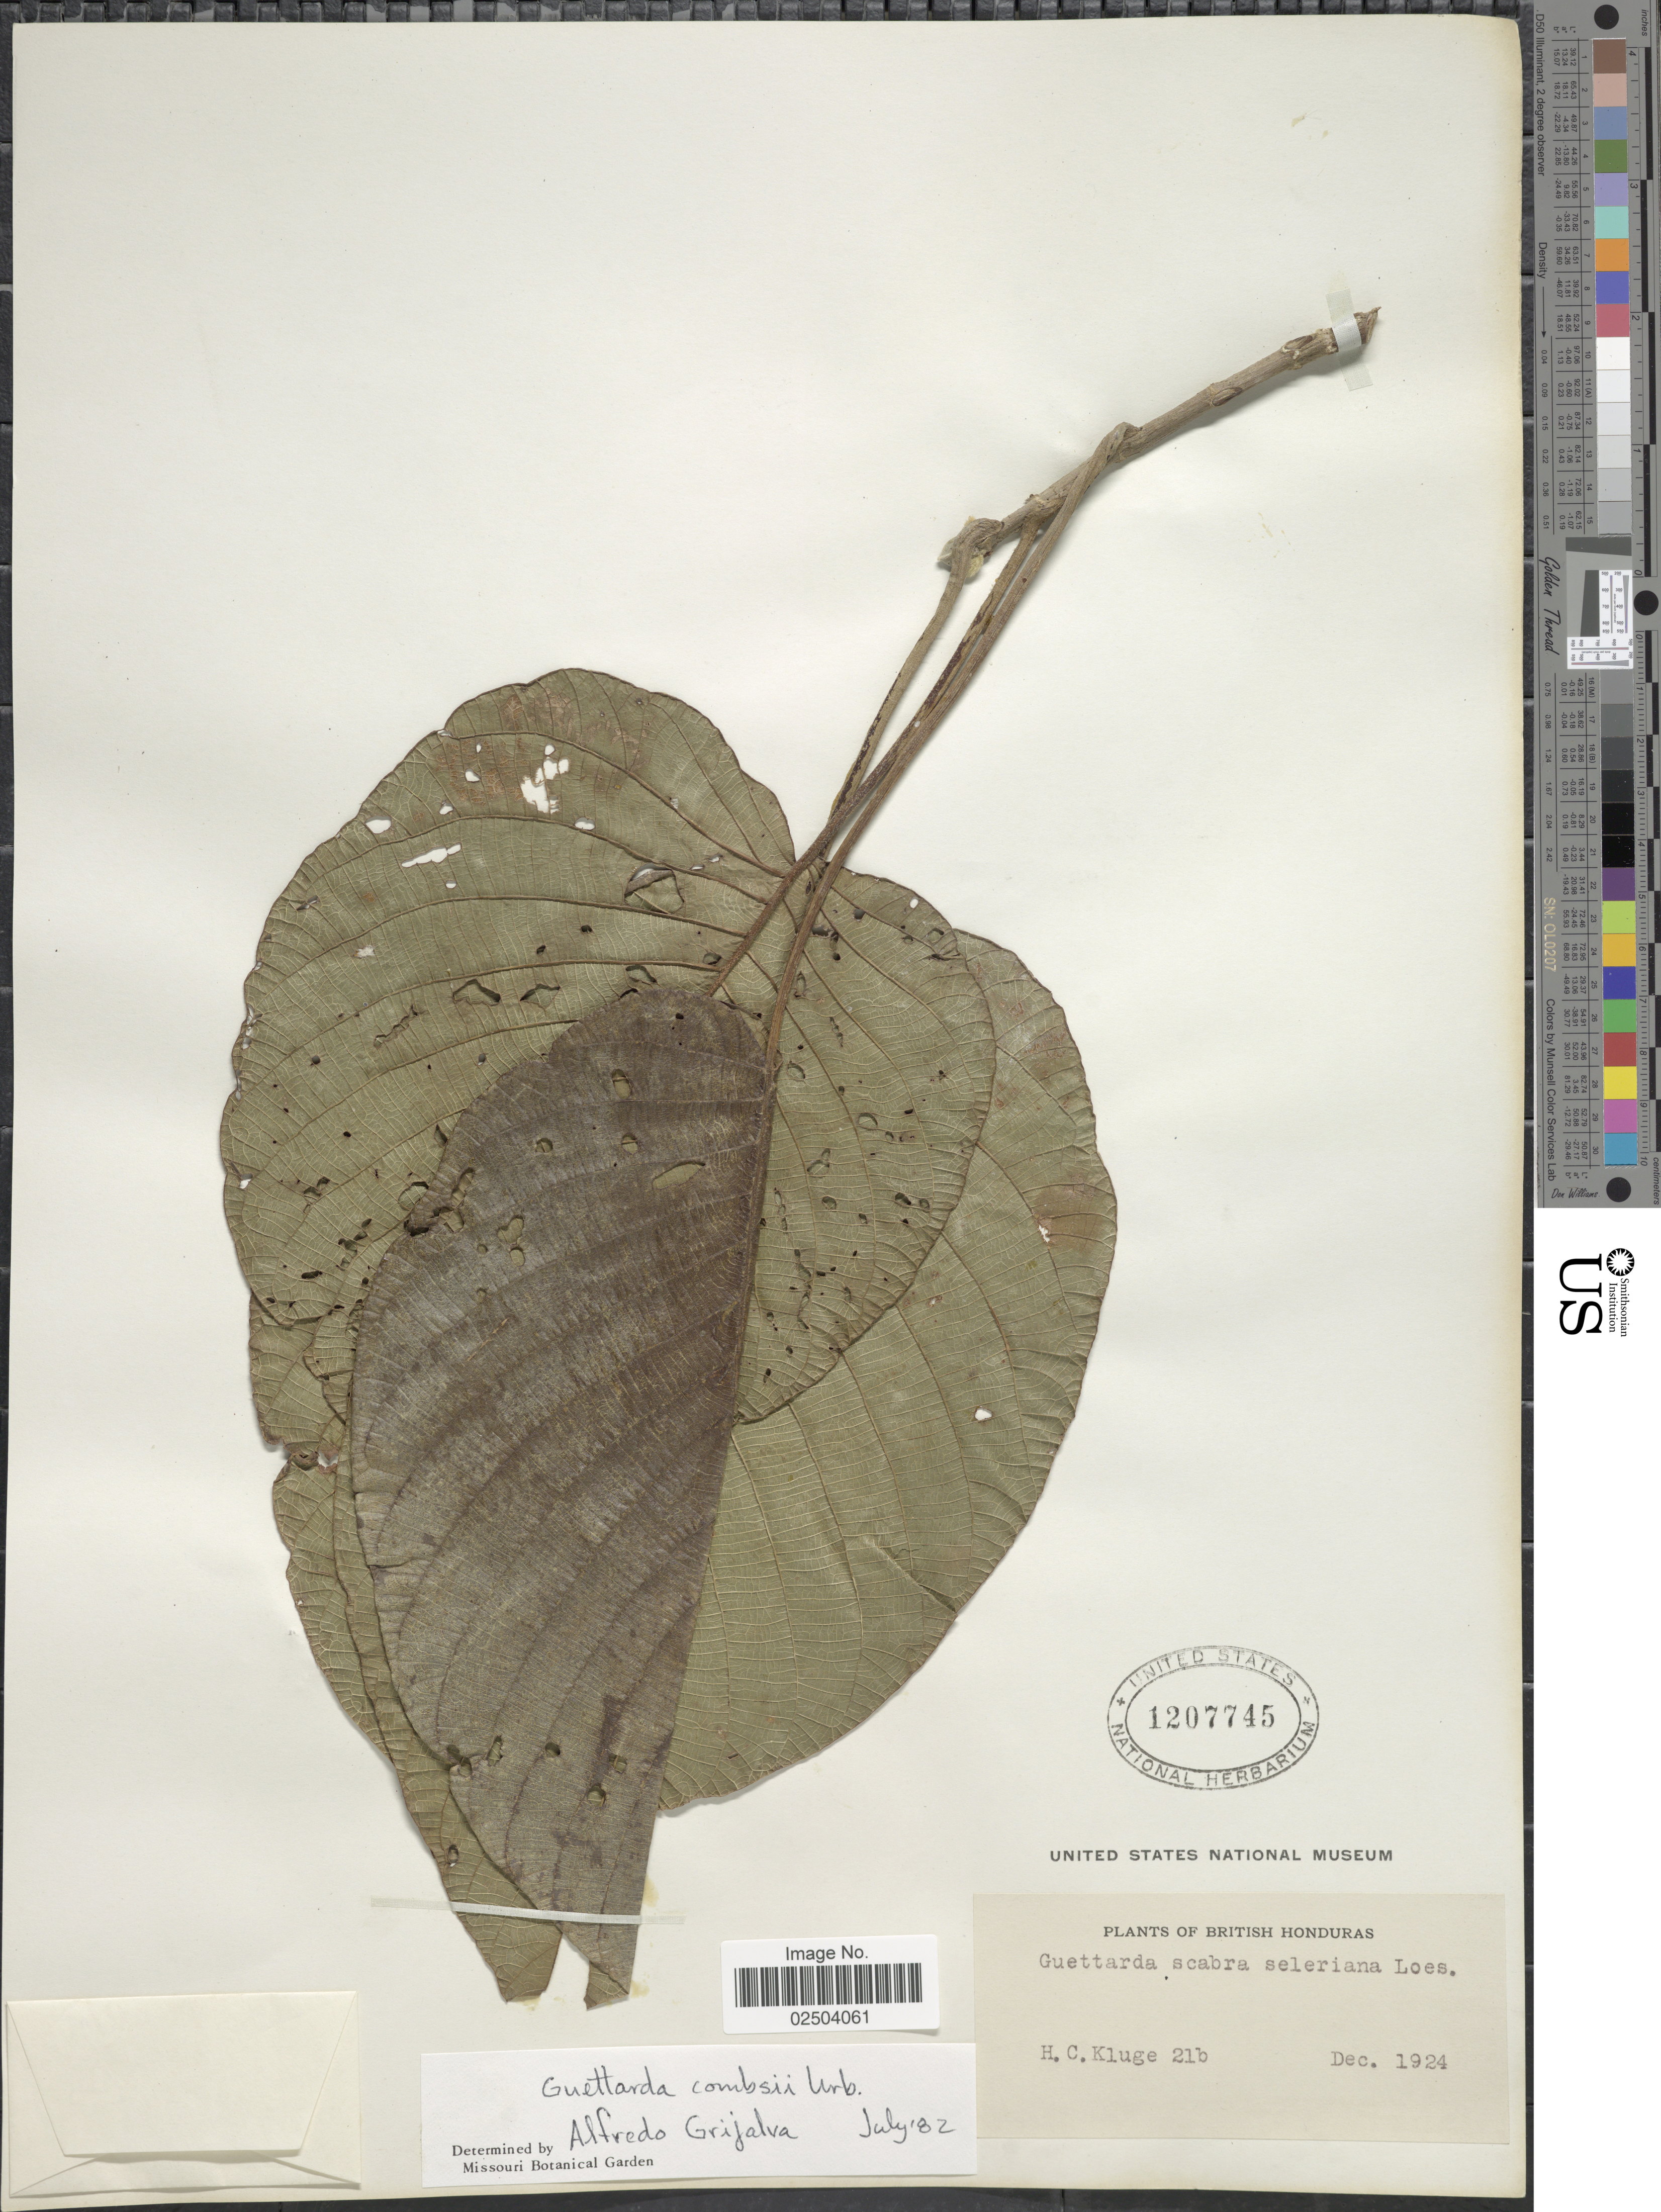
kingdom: Plantae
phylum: Tracheophyta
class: Magnoliopsida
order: Gentianales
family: Rubiaceae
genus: Guettarda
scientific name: Guettarda combsii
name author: Urb.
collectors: H. C. Kluge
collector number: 21b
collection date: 1924-12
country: Belize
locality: British Honduras.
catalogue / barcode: US 1207745